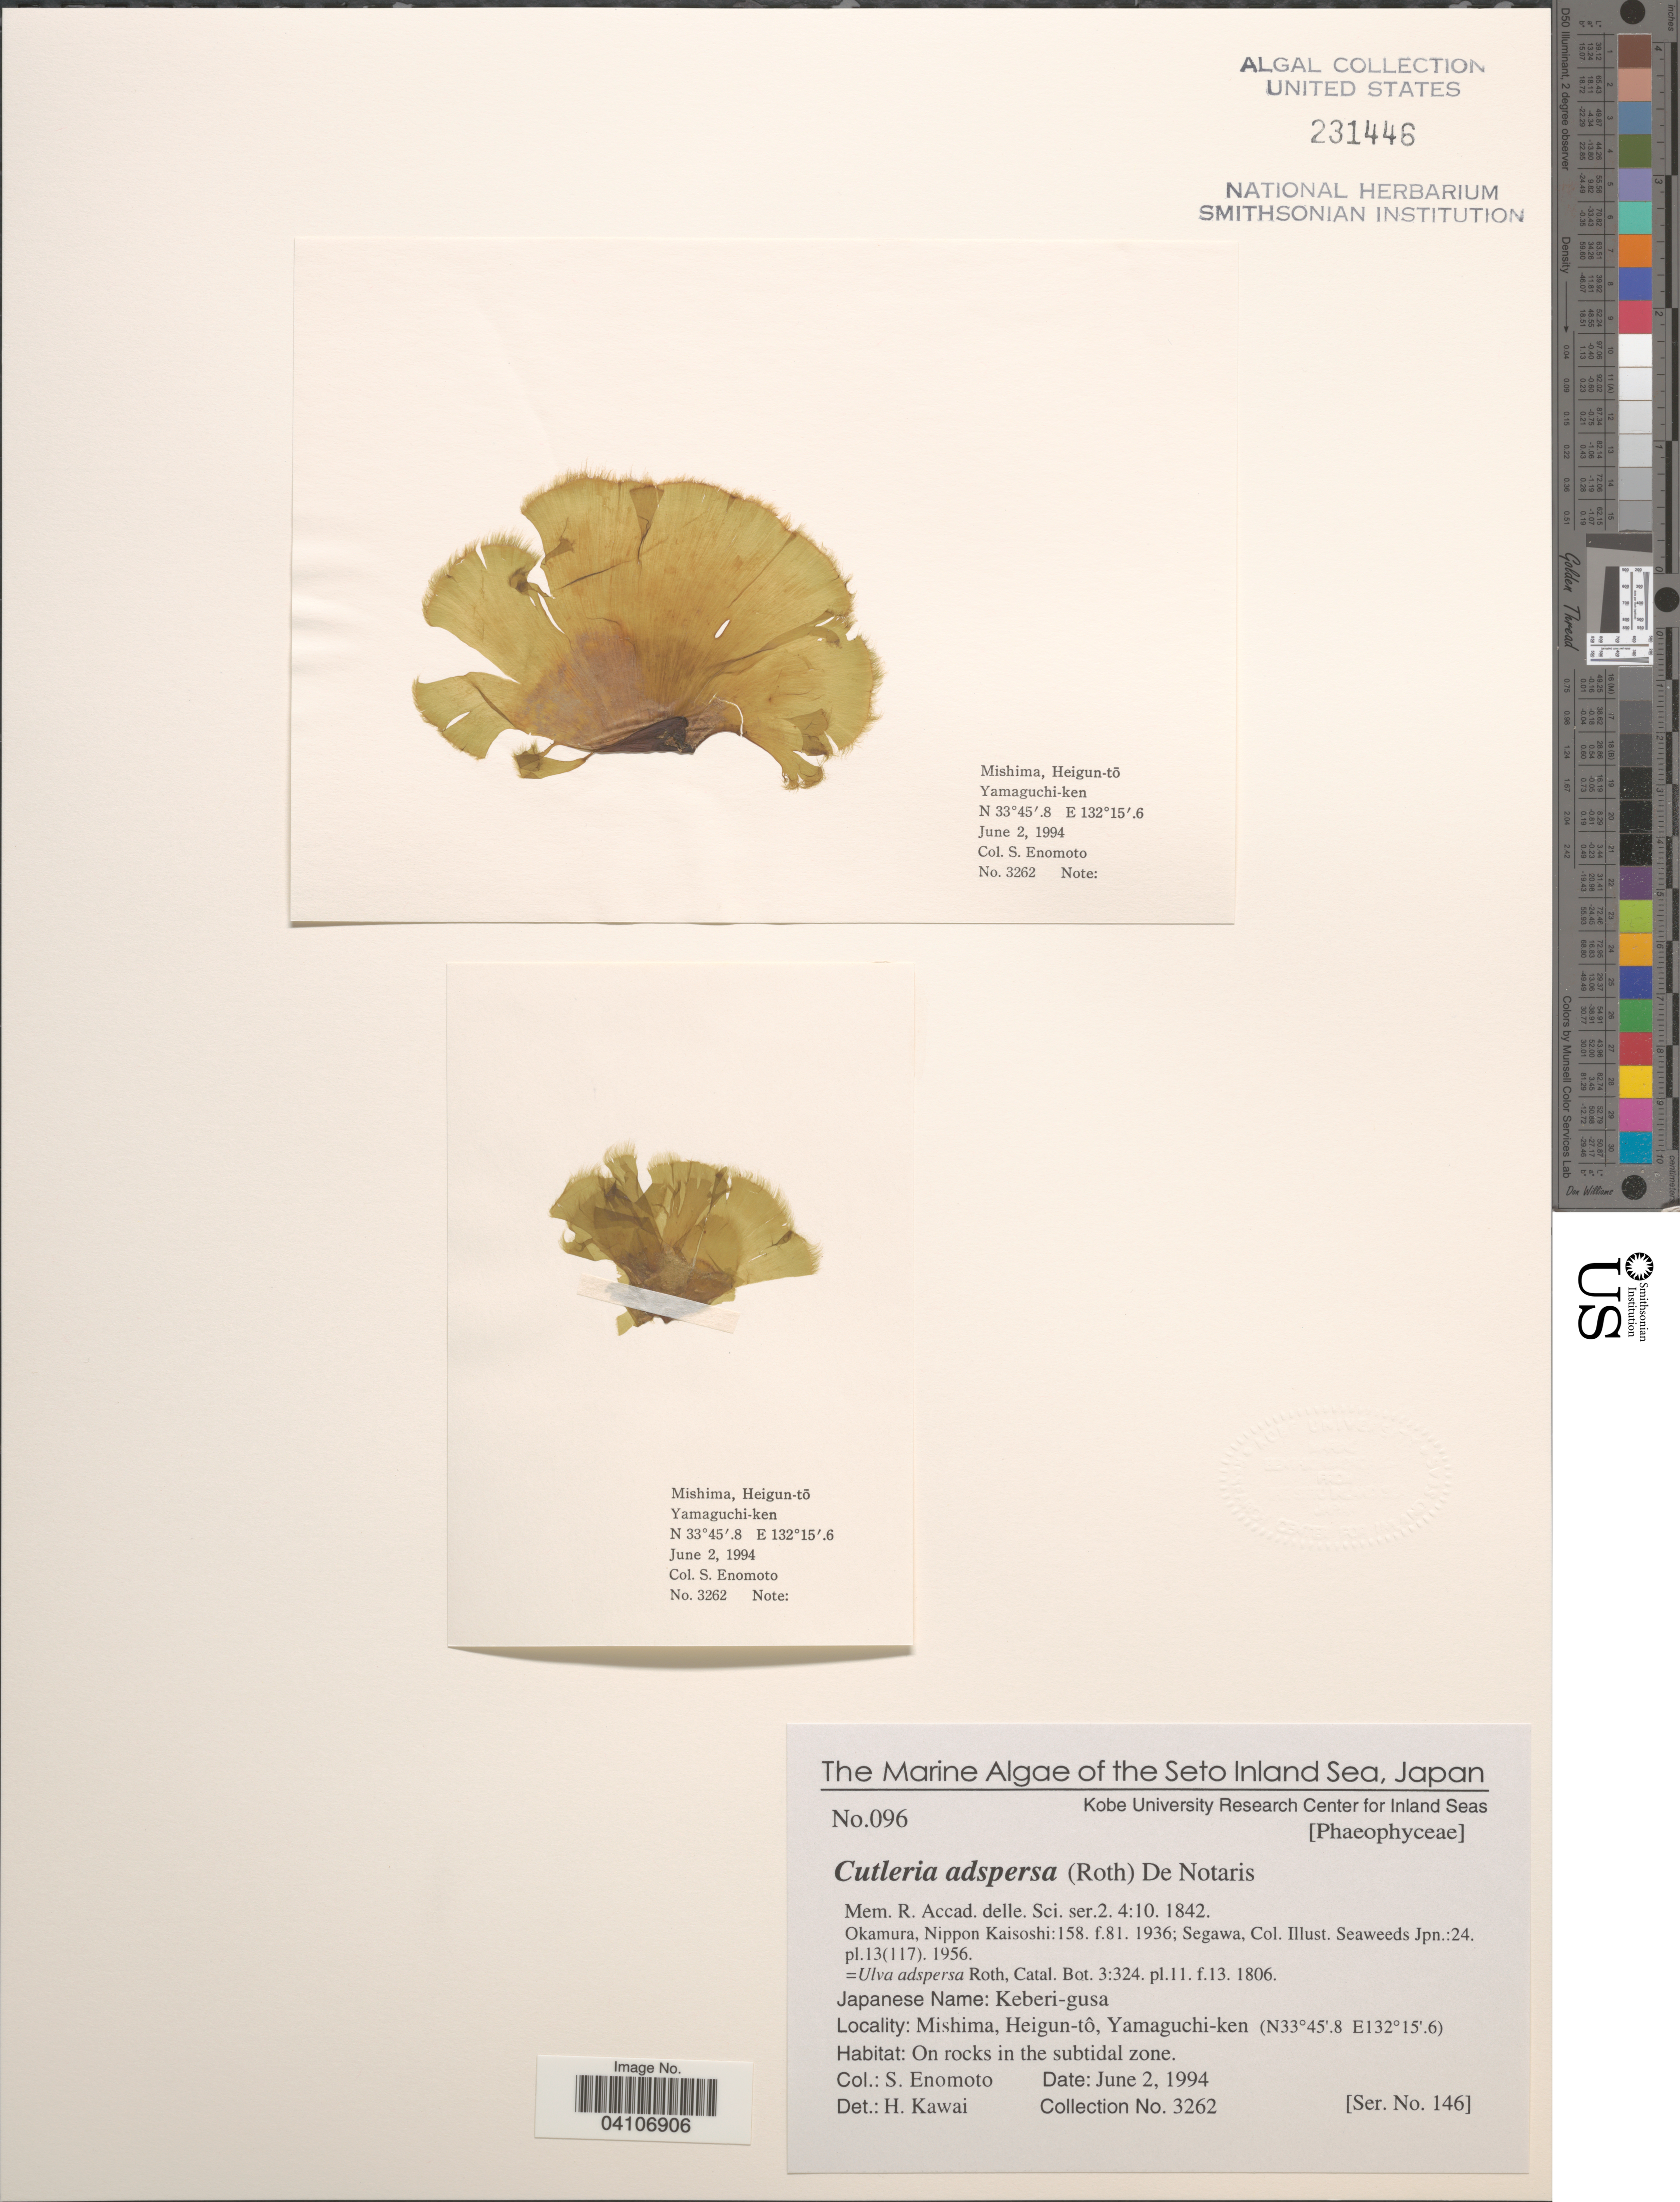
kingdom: Chromista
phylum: Ochrophyta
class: Phaeophyceae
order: Cutleriales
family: Cutleriaceae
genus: Cutleria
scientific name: Cutleria adspersa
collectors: S. Enomoto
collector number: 3262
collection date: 1994-06-02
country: Japan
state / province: Yamaguti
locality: The Seto Inland Sea. Mishima, Heigun-tô, Yamaguchi-ken. On rocks in the subtidal zone.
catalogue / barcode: US 231446